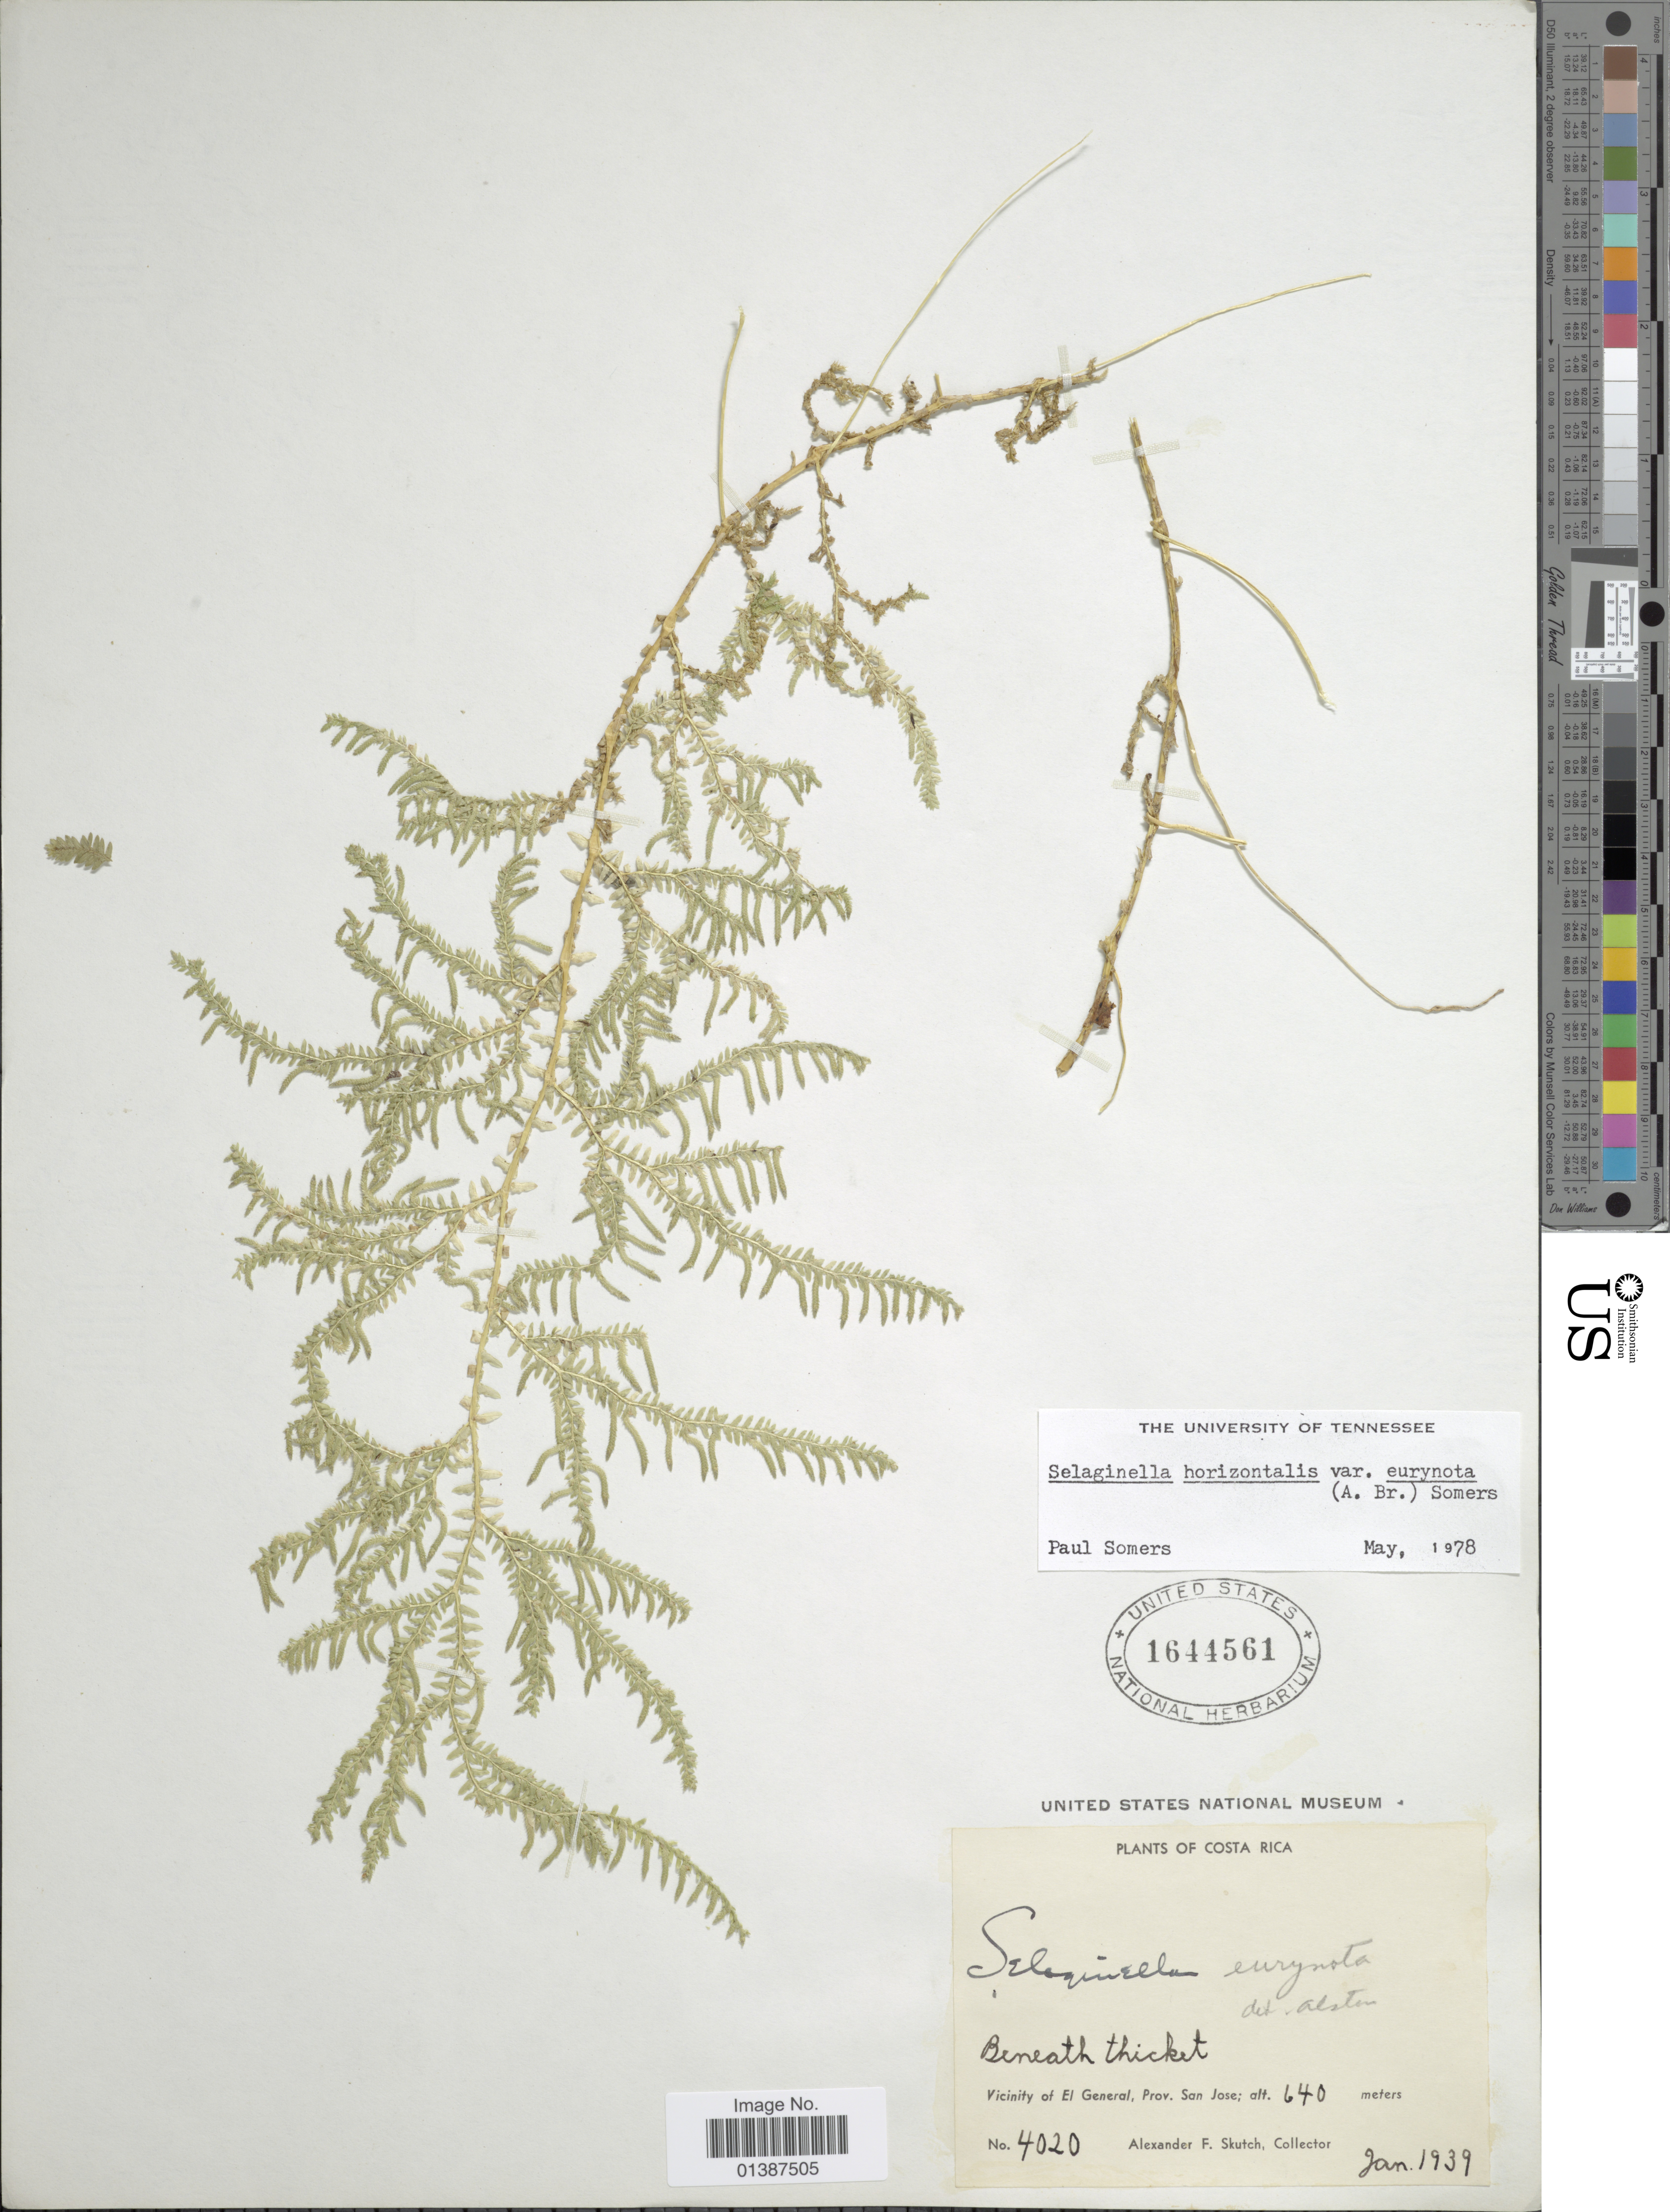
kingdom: Plantae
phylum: Tracheophyta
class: Lycopodiopsida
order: Selaginellales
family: Selaginellaceae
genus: Selaginella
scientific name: Selaginella eurynota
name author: A. Braun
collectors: A. F. Skutch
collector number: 4020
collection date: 1939-01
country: Costa Rica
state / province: San José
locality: Vicinity of El general, prov. San José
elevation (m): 640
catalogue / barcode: US 1644561